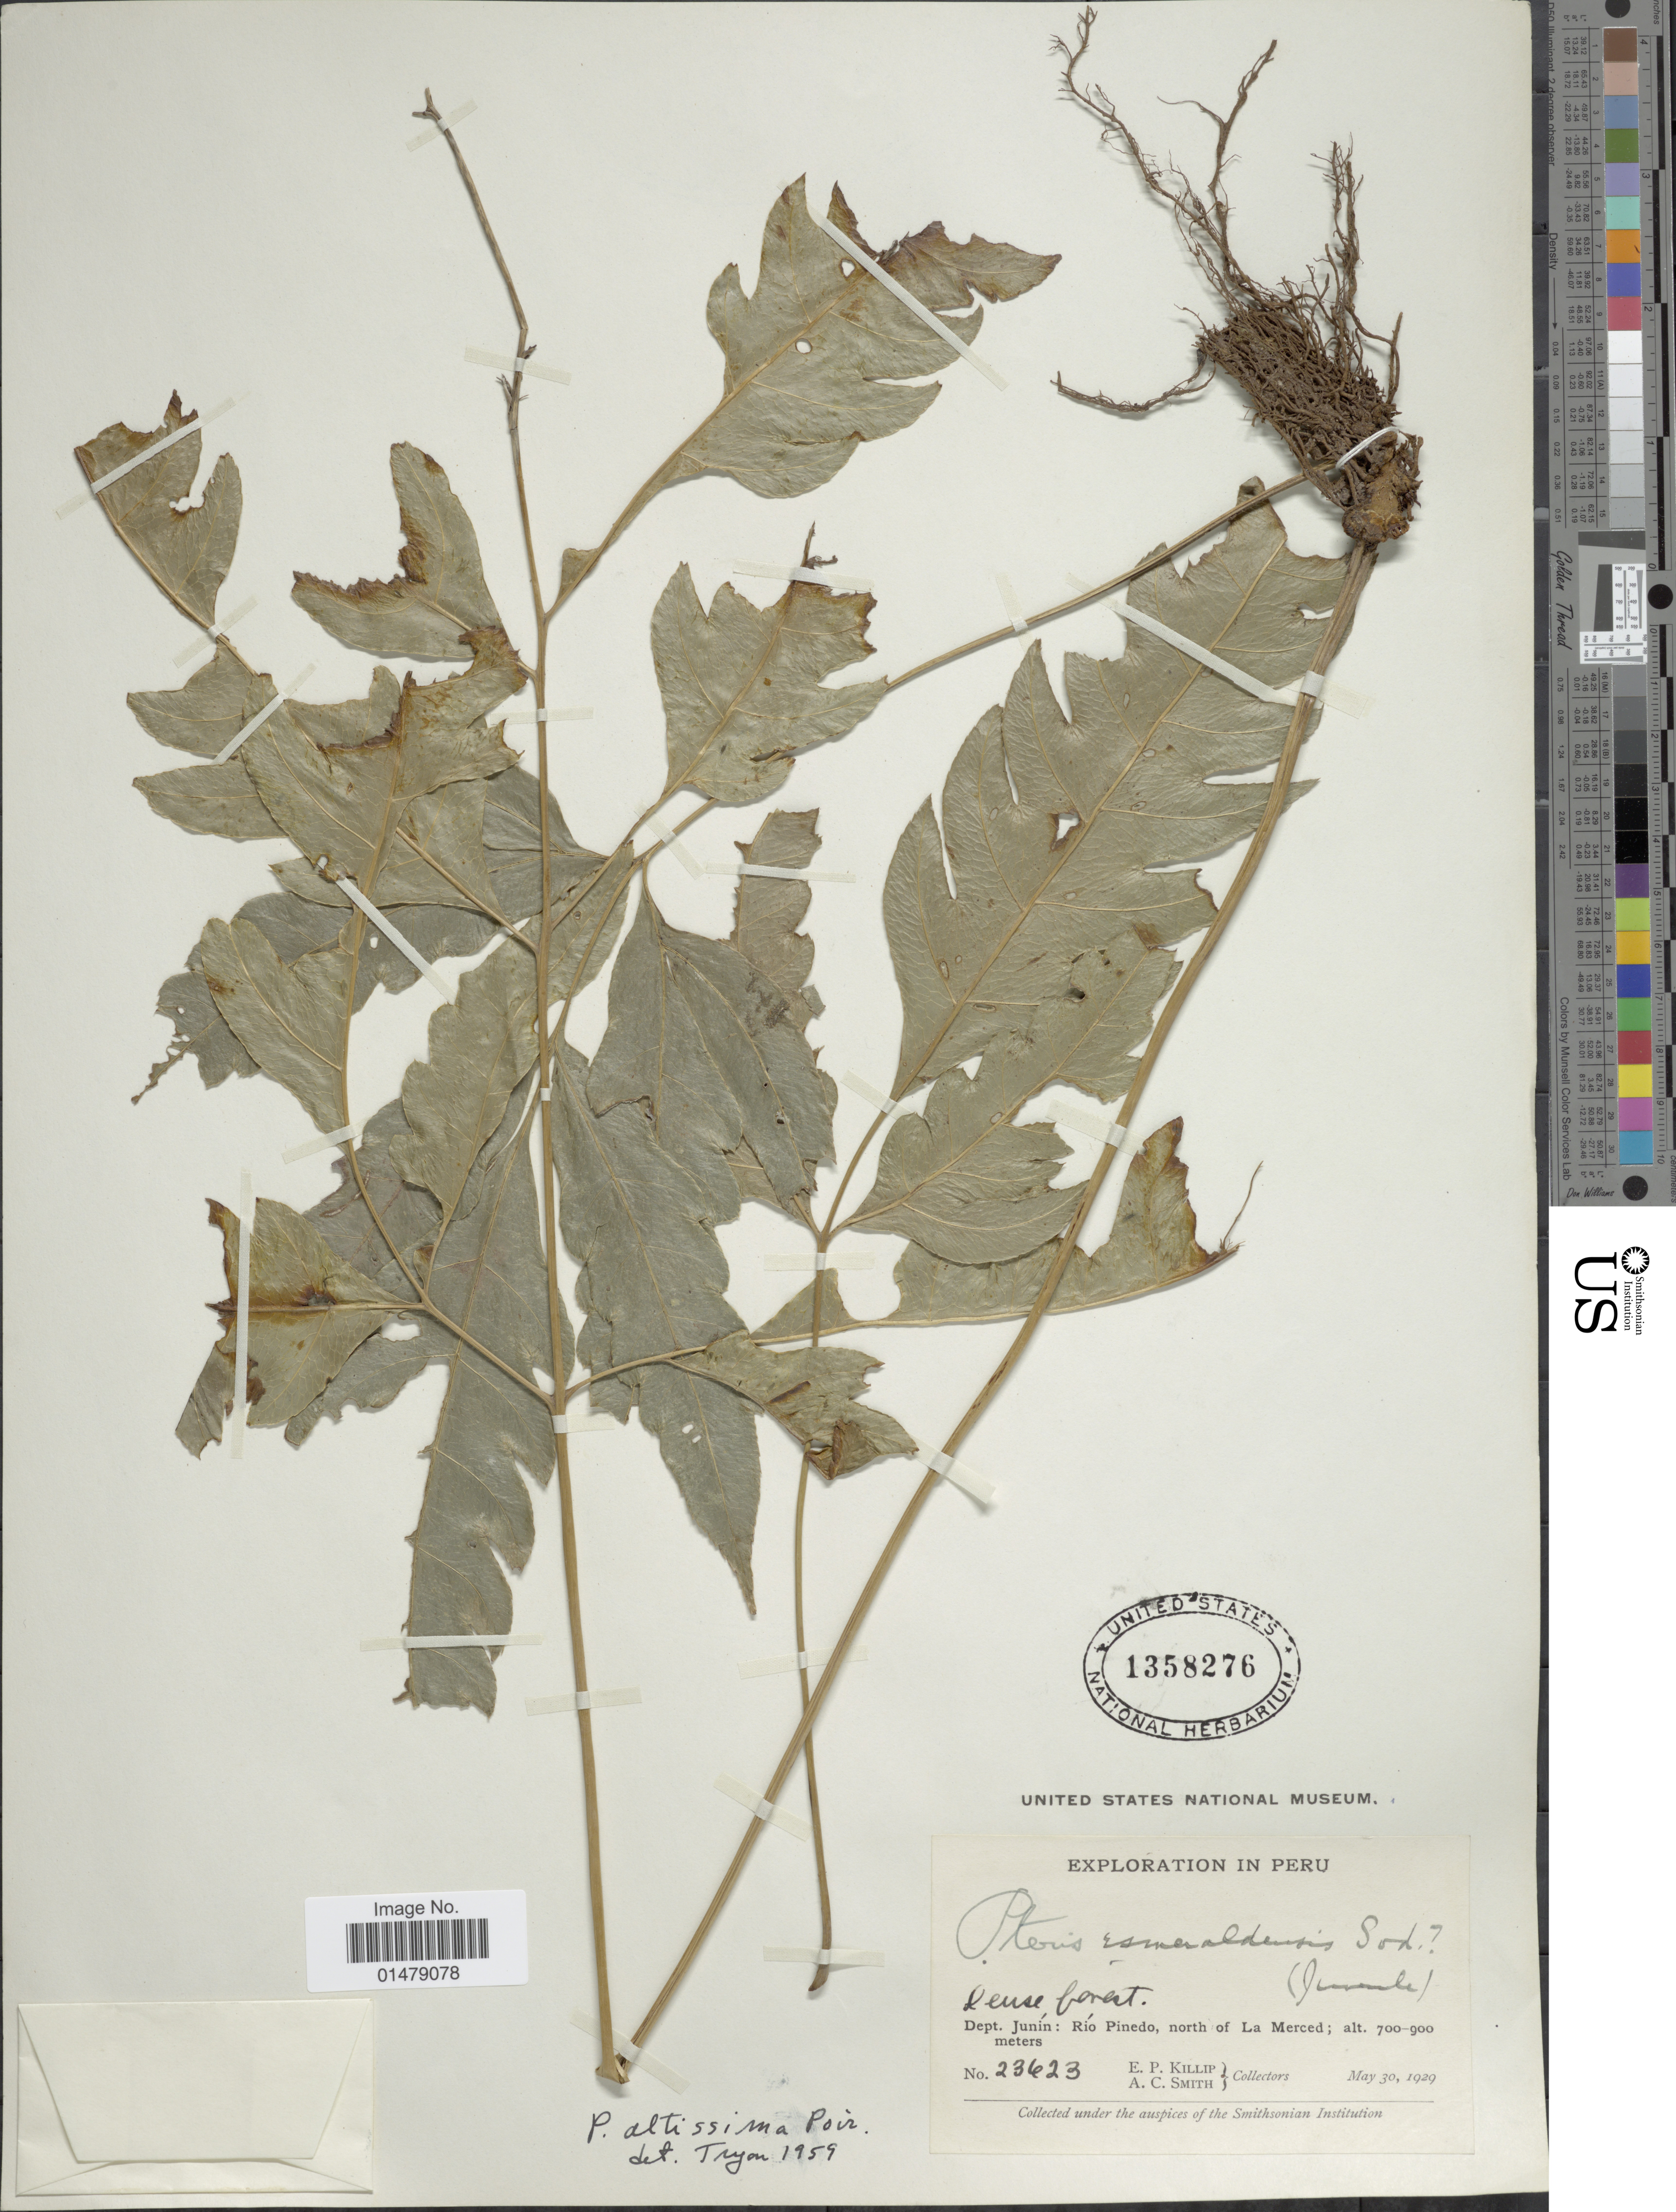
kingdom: Plantae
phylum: Tracheophyta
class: Polypodiopsida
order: Polypodiales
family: Pteridaceae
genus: Pteris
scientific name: Pteris altissima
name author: Poir.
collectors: E. P. Killip & A. C. Smith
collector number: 23623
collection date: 1929-05-30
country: Peru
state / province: Junín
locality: Dept. Junin: Rio Pinedo, north of La Merced.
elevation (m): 700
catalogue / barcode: US 1358276